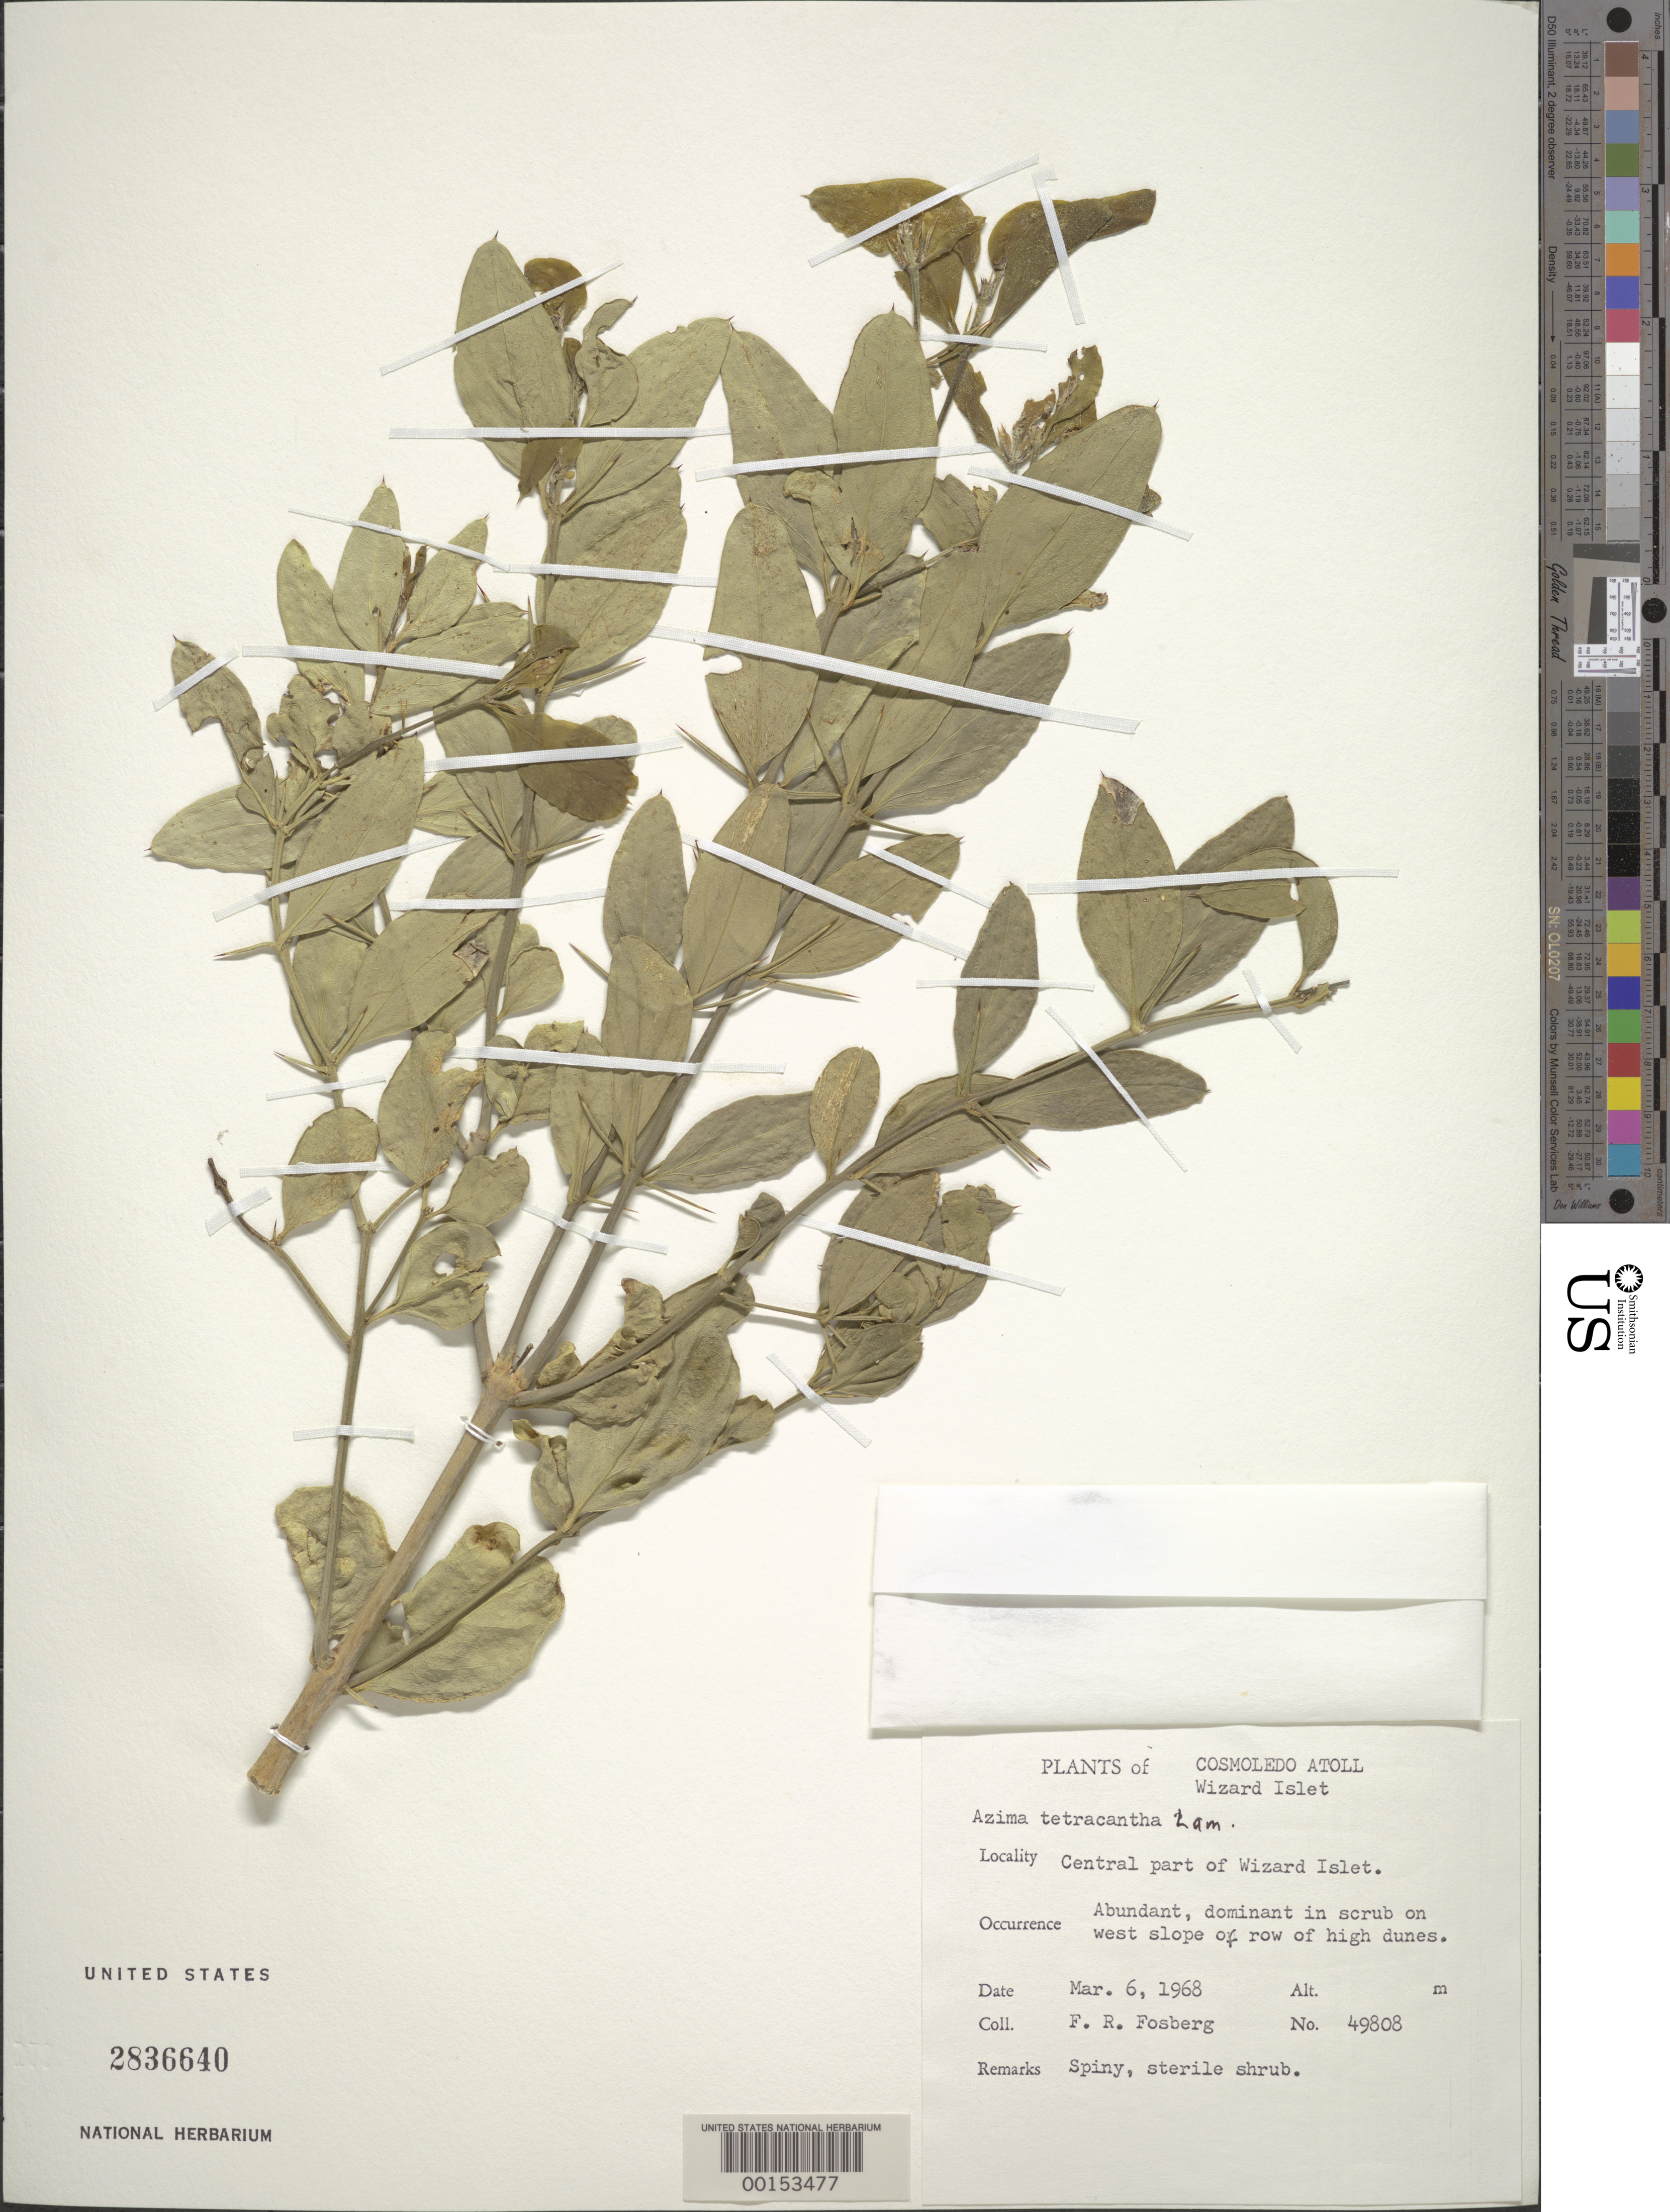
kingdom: Plantae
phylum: Tracheophyta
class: Magnoliopsida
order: Brassicales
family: Salvadoraceae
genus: Azima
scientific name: Azima tetracantha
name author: Lam.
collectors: F. R. Fosberg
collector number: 49808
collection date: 1968-03-06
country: Seychelles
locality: Cosmoledo Atoll. Wizard Islet. Central part of Wizard Islet.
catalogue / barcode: US 2836640